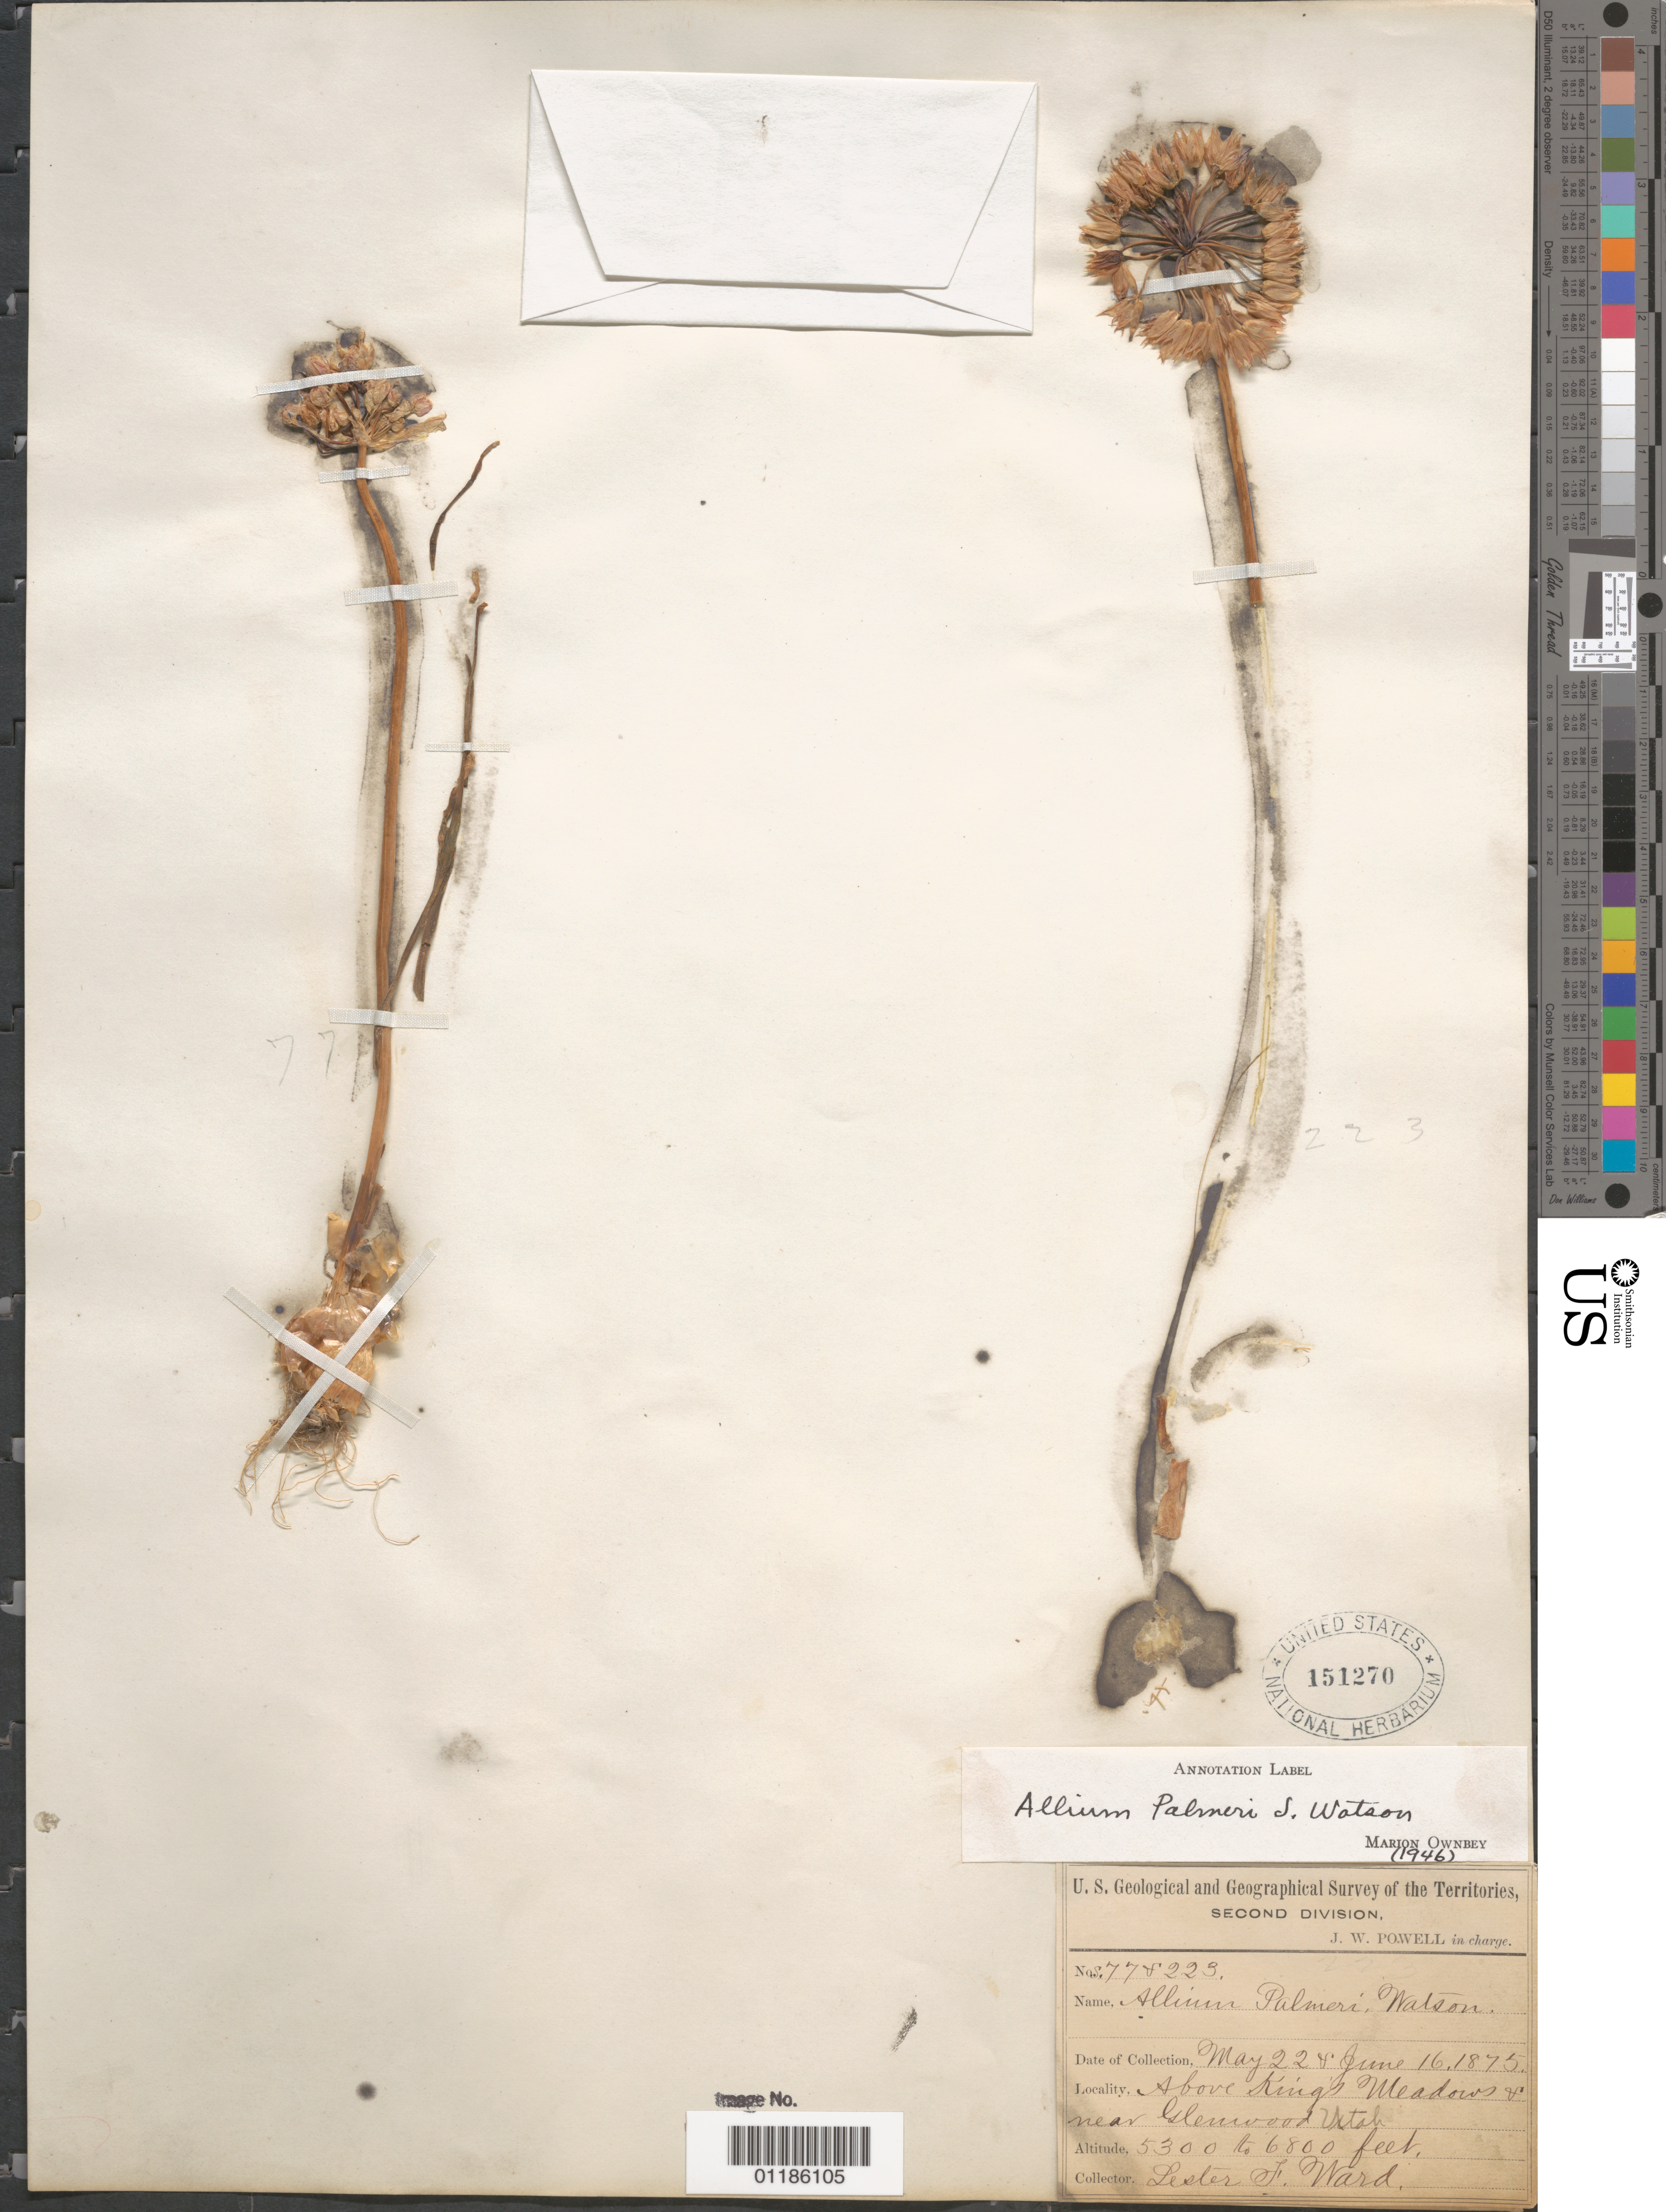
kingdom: Plantae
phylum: Tracheophyta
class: Liliopsida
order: Asparagales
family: Amaryllidaceae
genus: Allium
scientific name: Allium palmeri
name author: S. Watson in C. King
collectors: L. F. Ward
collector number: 77 & 223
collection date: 1875-05-22/1875-06-16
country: United States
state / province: Utah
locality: Above King's Meadows near Glenwood.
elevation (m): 1615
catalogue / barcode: US 151270